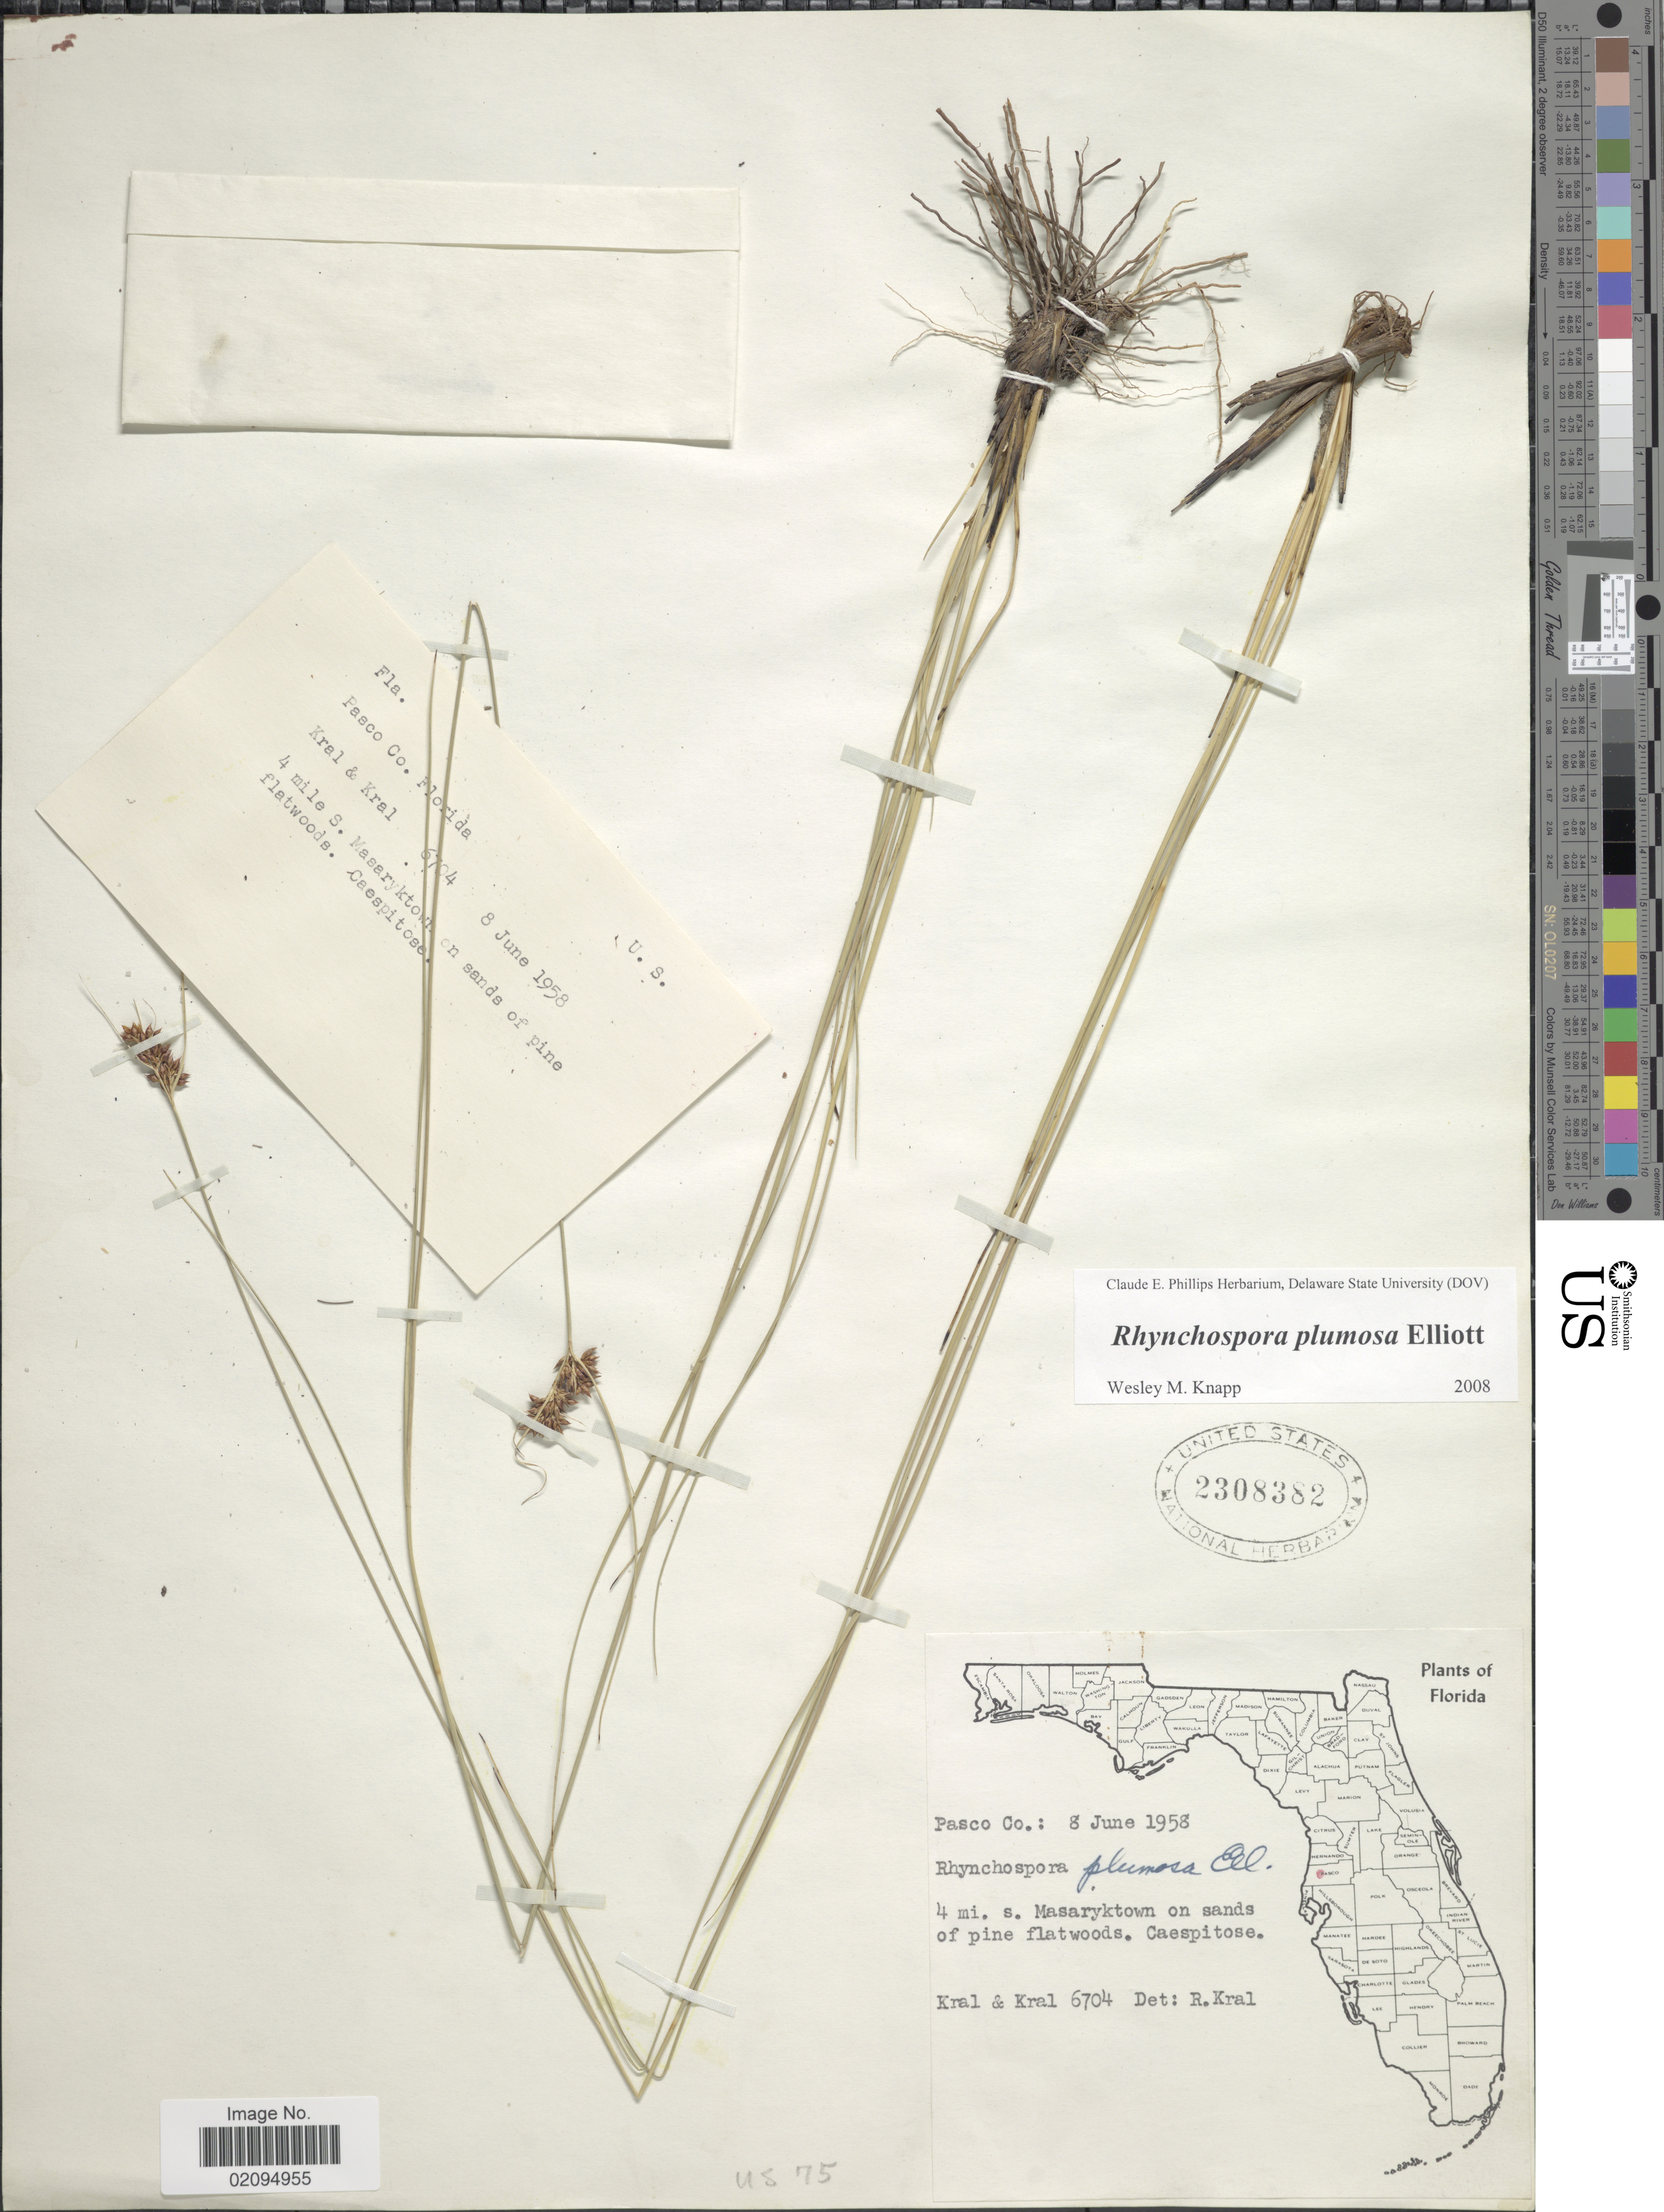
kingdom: Plantae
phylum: Tracheophyta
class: Liliopsida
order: Poales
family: Cyperaceae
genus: Rhynchospora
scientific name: Rhynchospora plumosa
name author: Elliott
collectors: -- Kral & -- Kral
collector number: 6704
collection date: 1958-06-08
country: United States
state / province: Florida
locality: Pasco Co. 4 mi. s. Masaryktown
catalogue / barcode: US 2308382